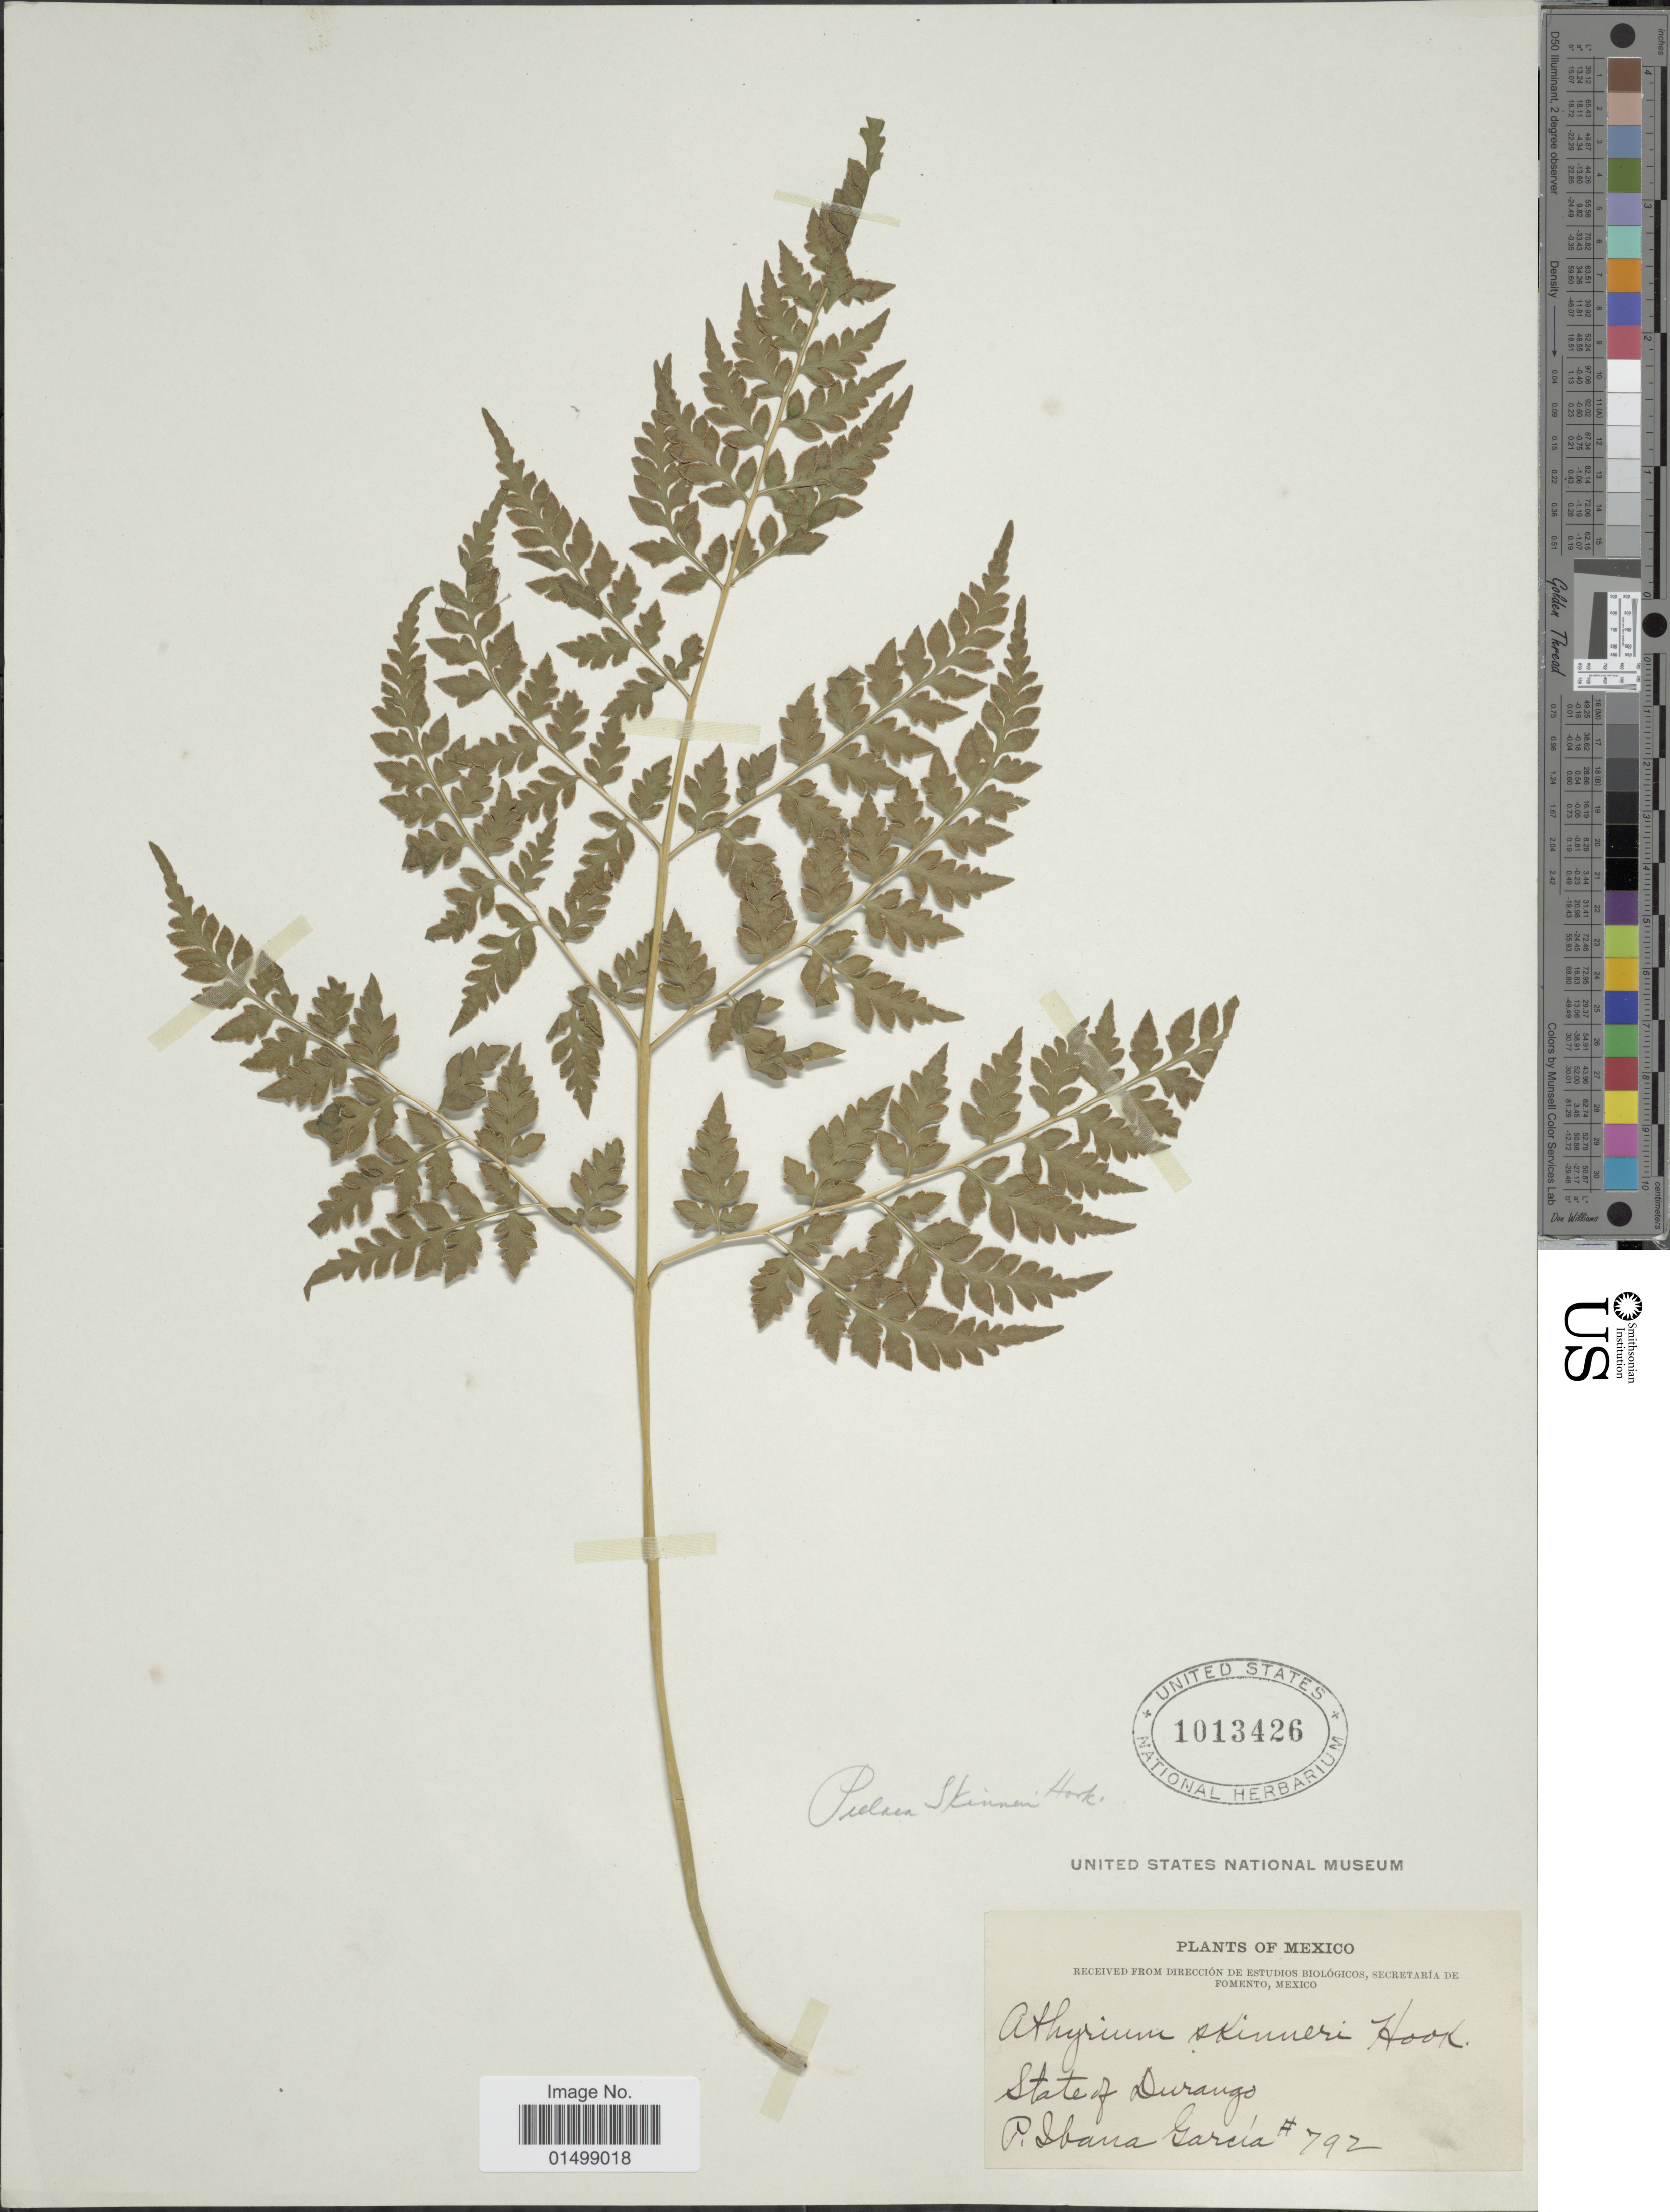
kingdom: Plantae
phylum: Tracheophyta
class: Polypodiopsida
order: Polypodiales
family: Pteridaceae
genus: Cheilanthes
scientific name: Cheilanthes skinneri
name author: (Hook.) T. Moore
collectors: P. I. Garcia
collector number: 792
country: Mexico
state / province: Durango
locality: Mexico, State of Durango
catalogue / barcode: US 1013426